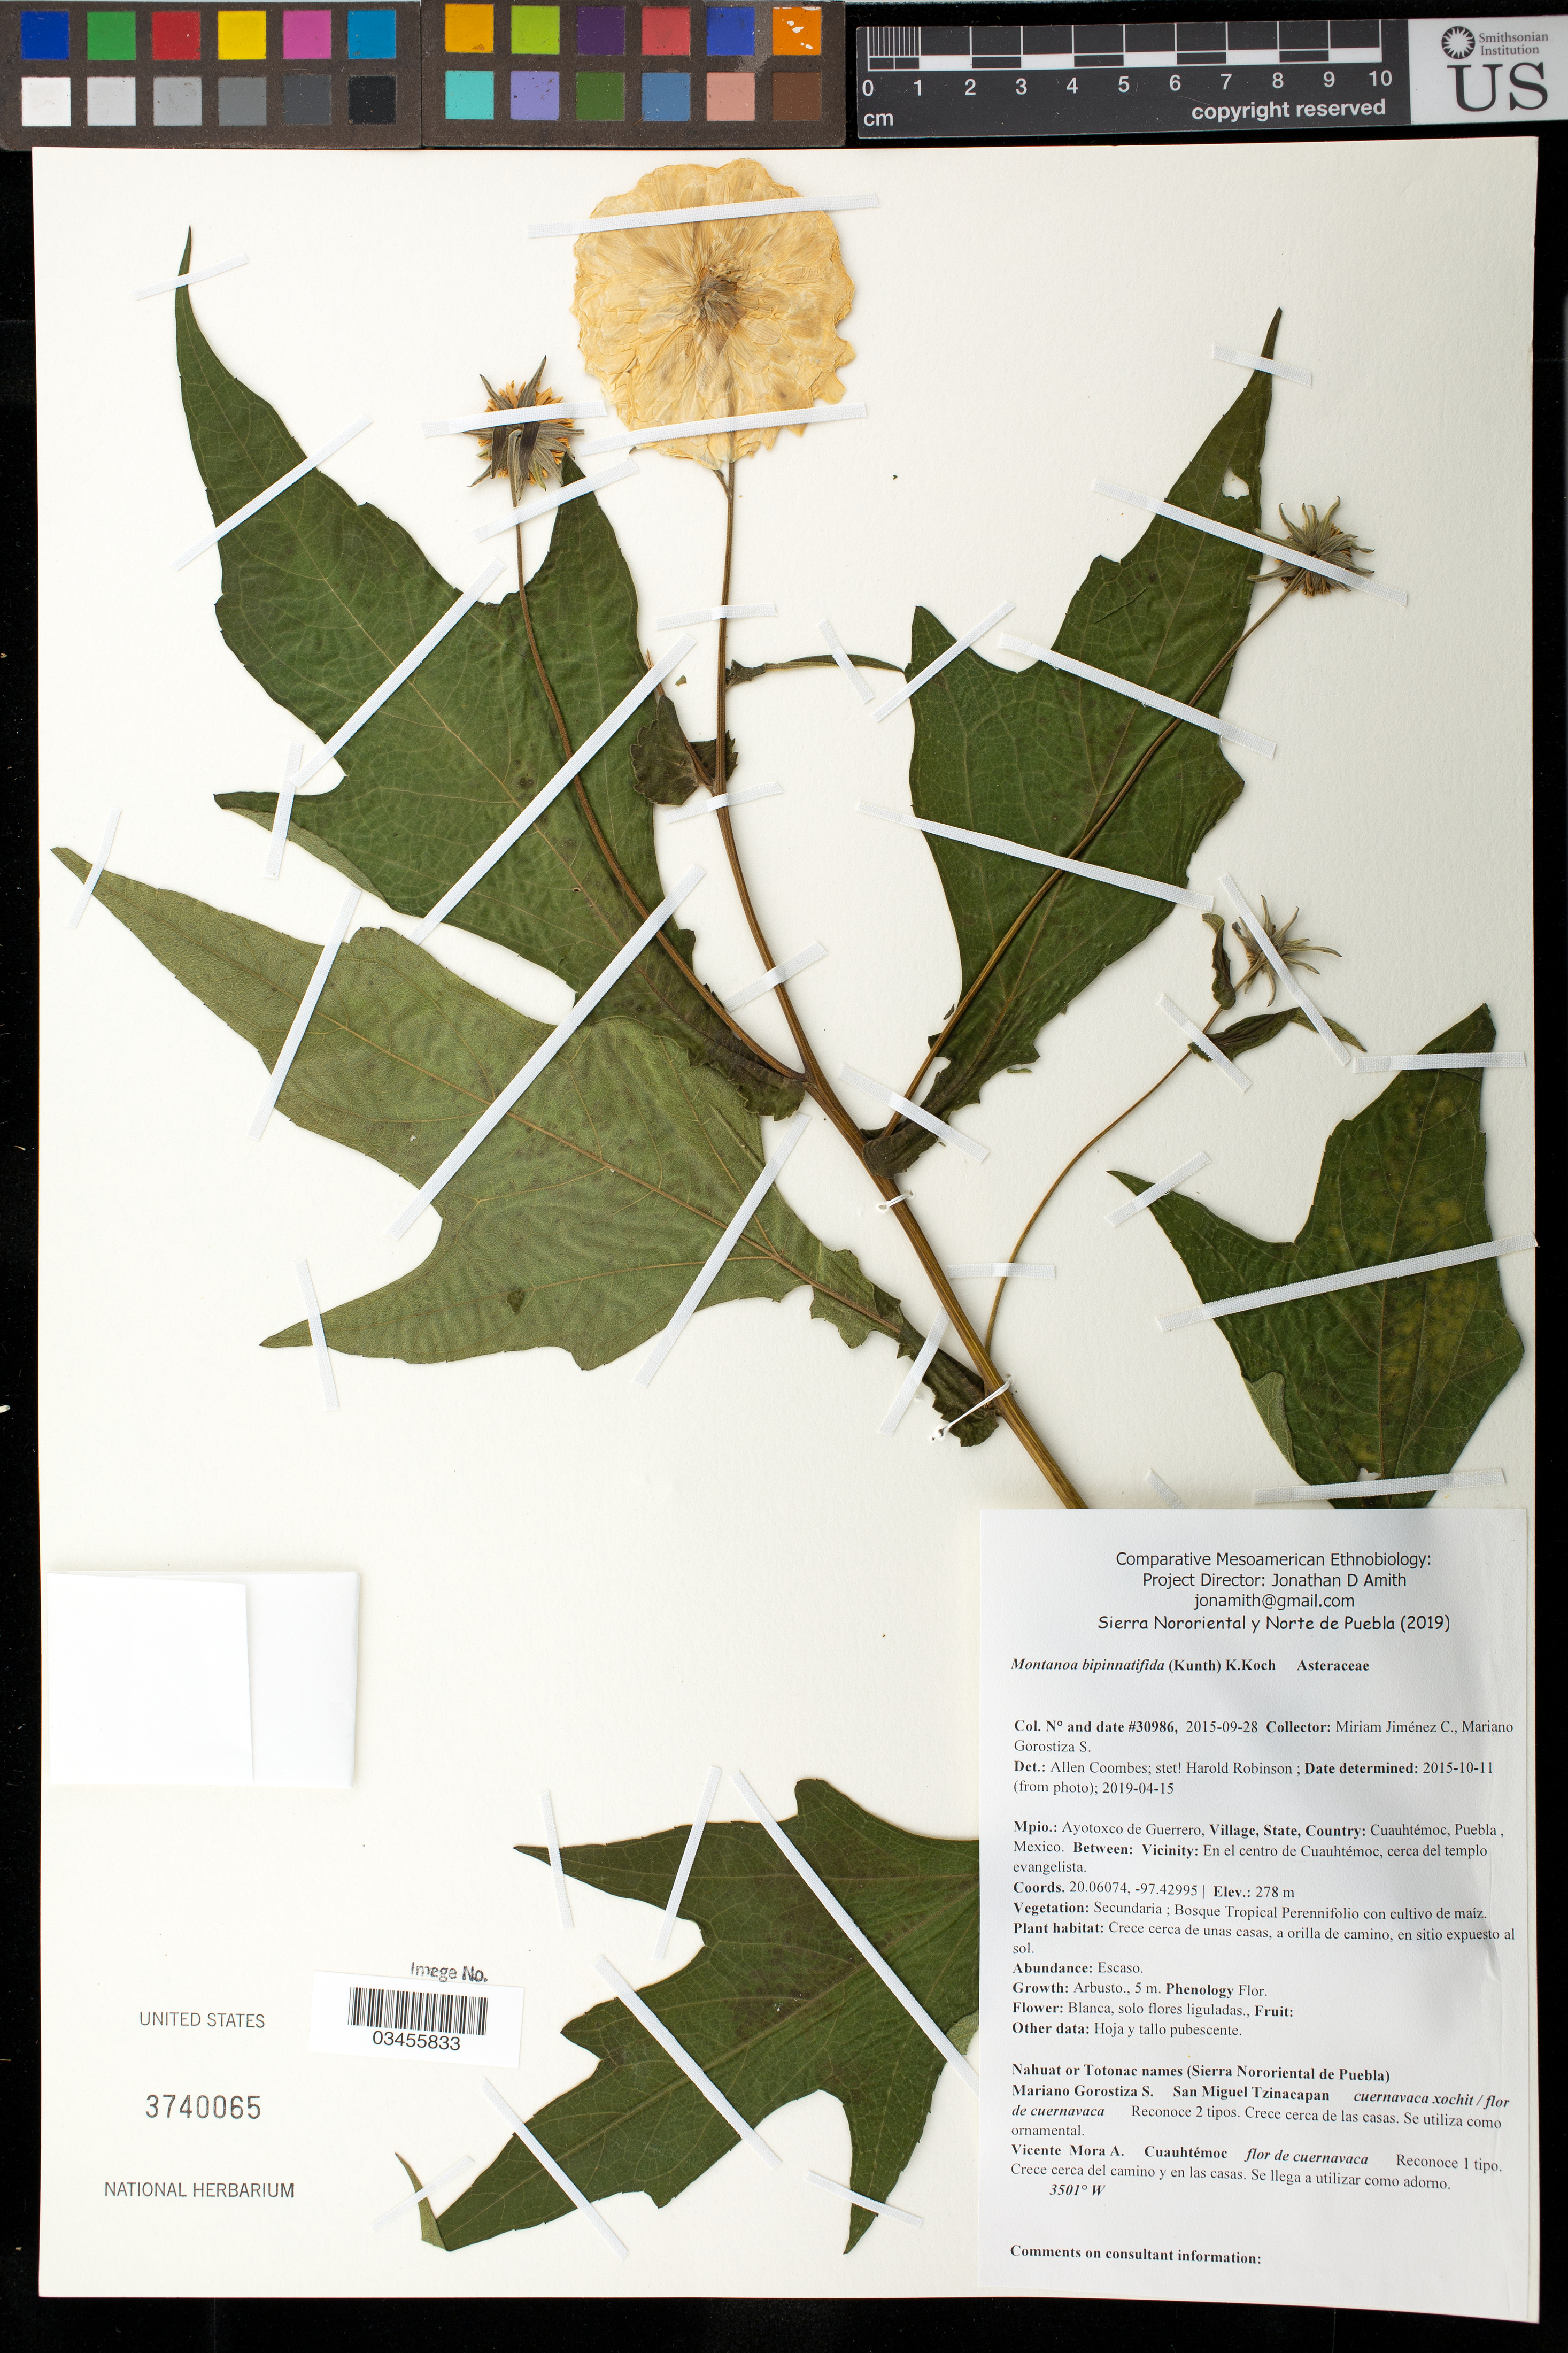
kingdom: Plantae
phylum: Tracheophyta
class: Magnoliopsida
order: Asterales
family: Asteraceae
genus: Montanoa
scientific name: Montanoa bipinnatifida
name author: (Kunth) C. Koch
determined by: Robinson, Harold E., (US)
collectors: M. Jiménez Chimil & M. Gorostiza S.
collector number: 30986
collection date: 2015-09-28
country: México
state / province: Puebla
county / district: Ayotoxco de Guerrero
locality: PUEBLO: Cuauhtémoc; LOCALIDAD EXACTA: En el centro de Cuauhtémoc, cerca del templo evangelista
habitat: Bosque tropical perennifolio con cultivo de maíz | Cerca de unas casas, a orilla de camino, en sitio expuesto al sol.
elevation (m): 278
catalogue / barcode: US 3740065